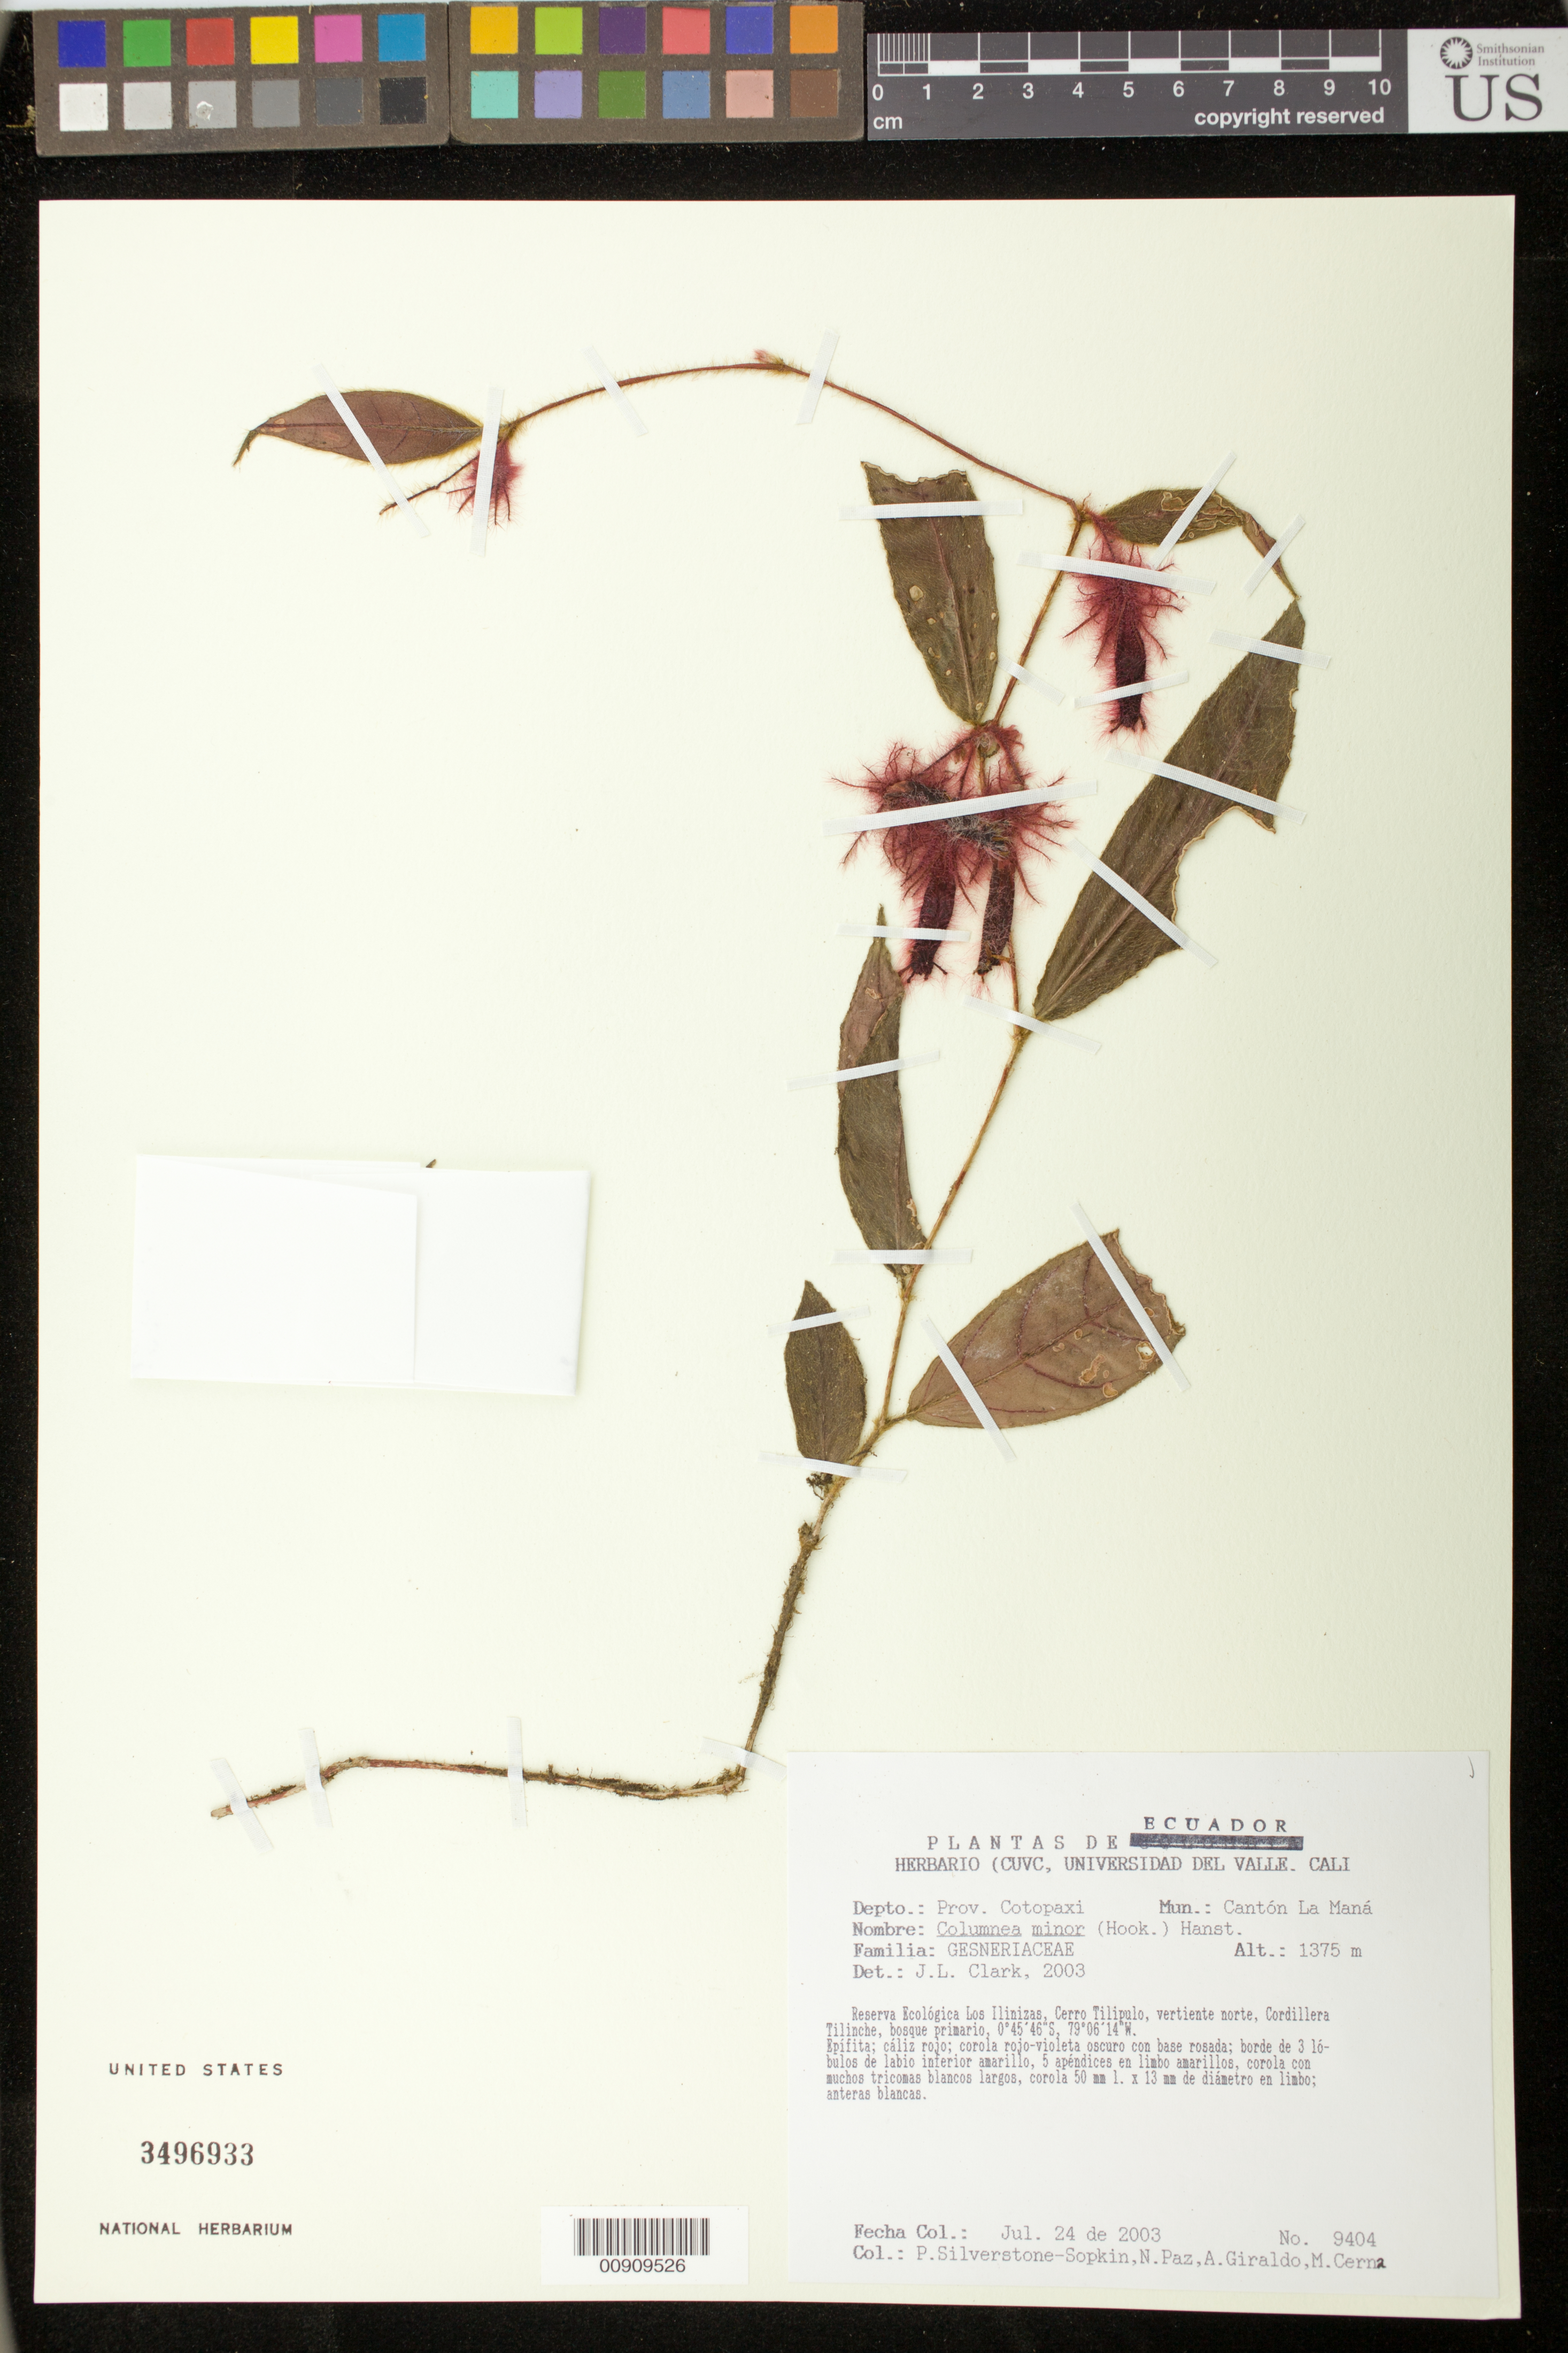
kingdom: Plantae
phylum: Tracheophyta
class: Magnoliopsida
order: Lamiales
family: Gesneriaceae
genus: Columnea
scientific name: Columnea minor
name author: (Hook.) Hanst.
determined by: Clark, J. L., (SEL), The Marie Selby Botanical Garden (UNITED STATES)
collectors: P. A. Silverstone-Sopkin, N. Paz, A. Giraldo & M. Cerna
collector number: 9404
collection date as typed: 24 Jul 2003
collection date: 2003-07-24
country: Ecuador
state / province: Cotopaxi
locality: Cantón La Manó. Reserva Ecológica Los Ilinizas, Cerro Tilipulo, vertiente norte, Cordillera Tilinche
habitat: Bosque primario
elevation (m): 1375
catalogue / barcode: US 3496933